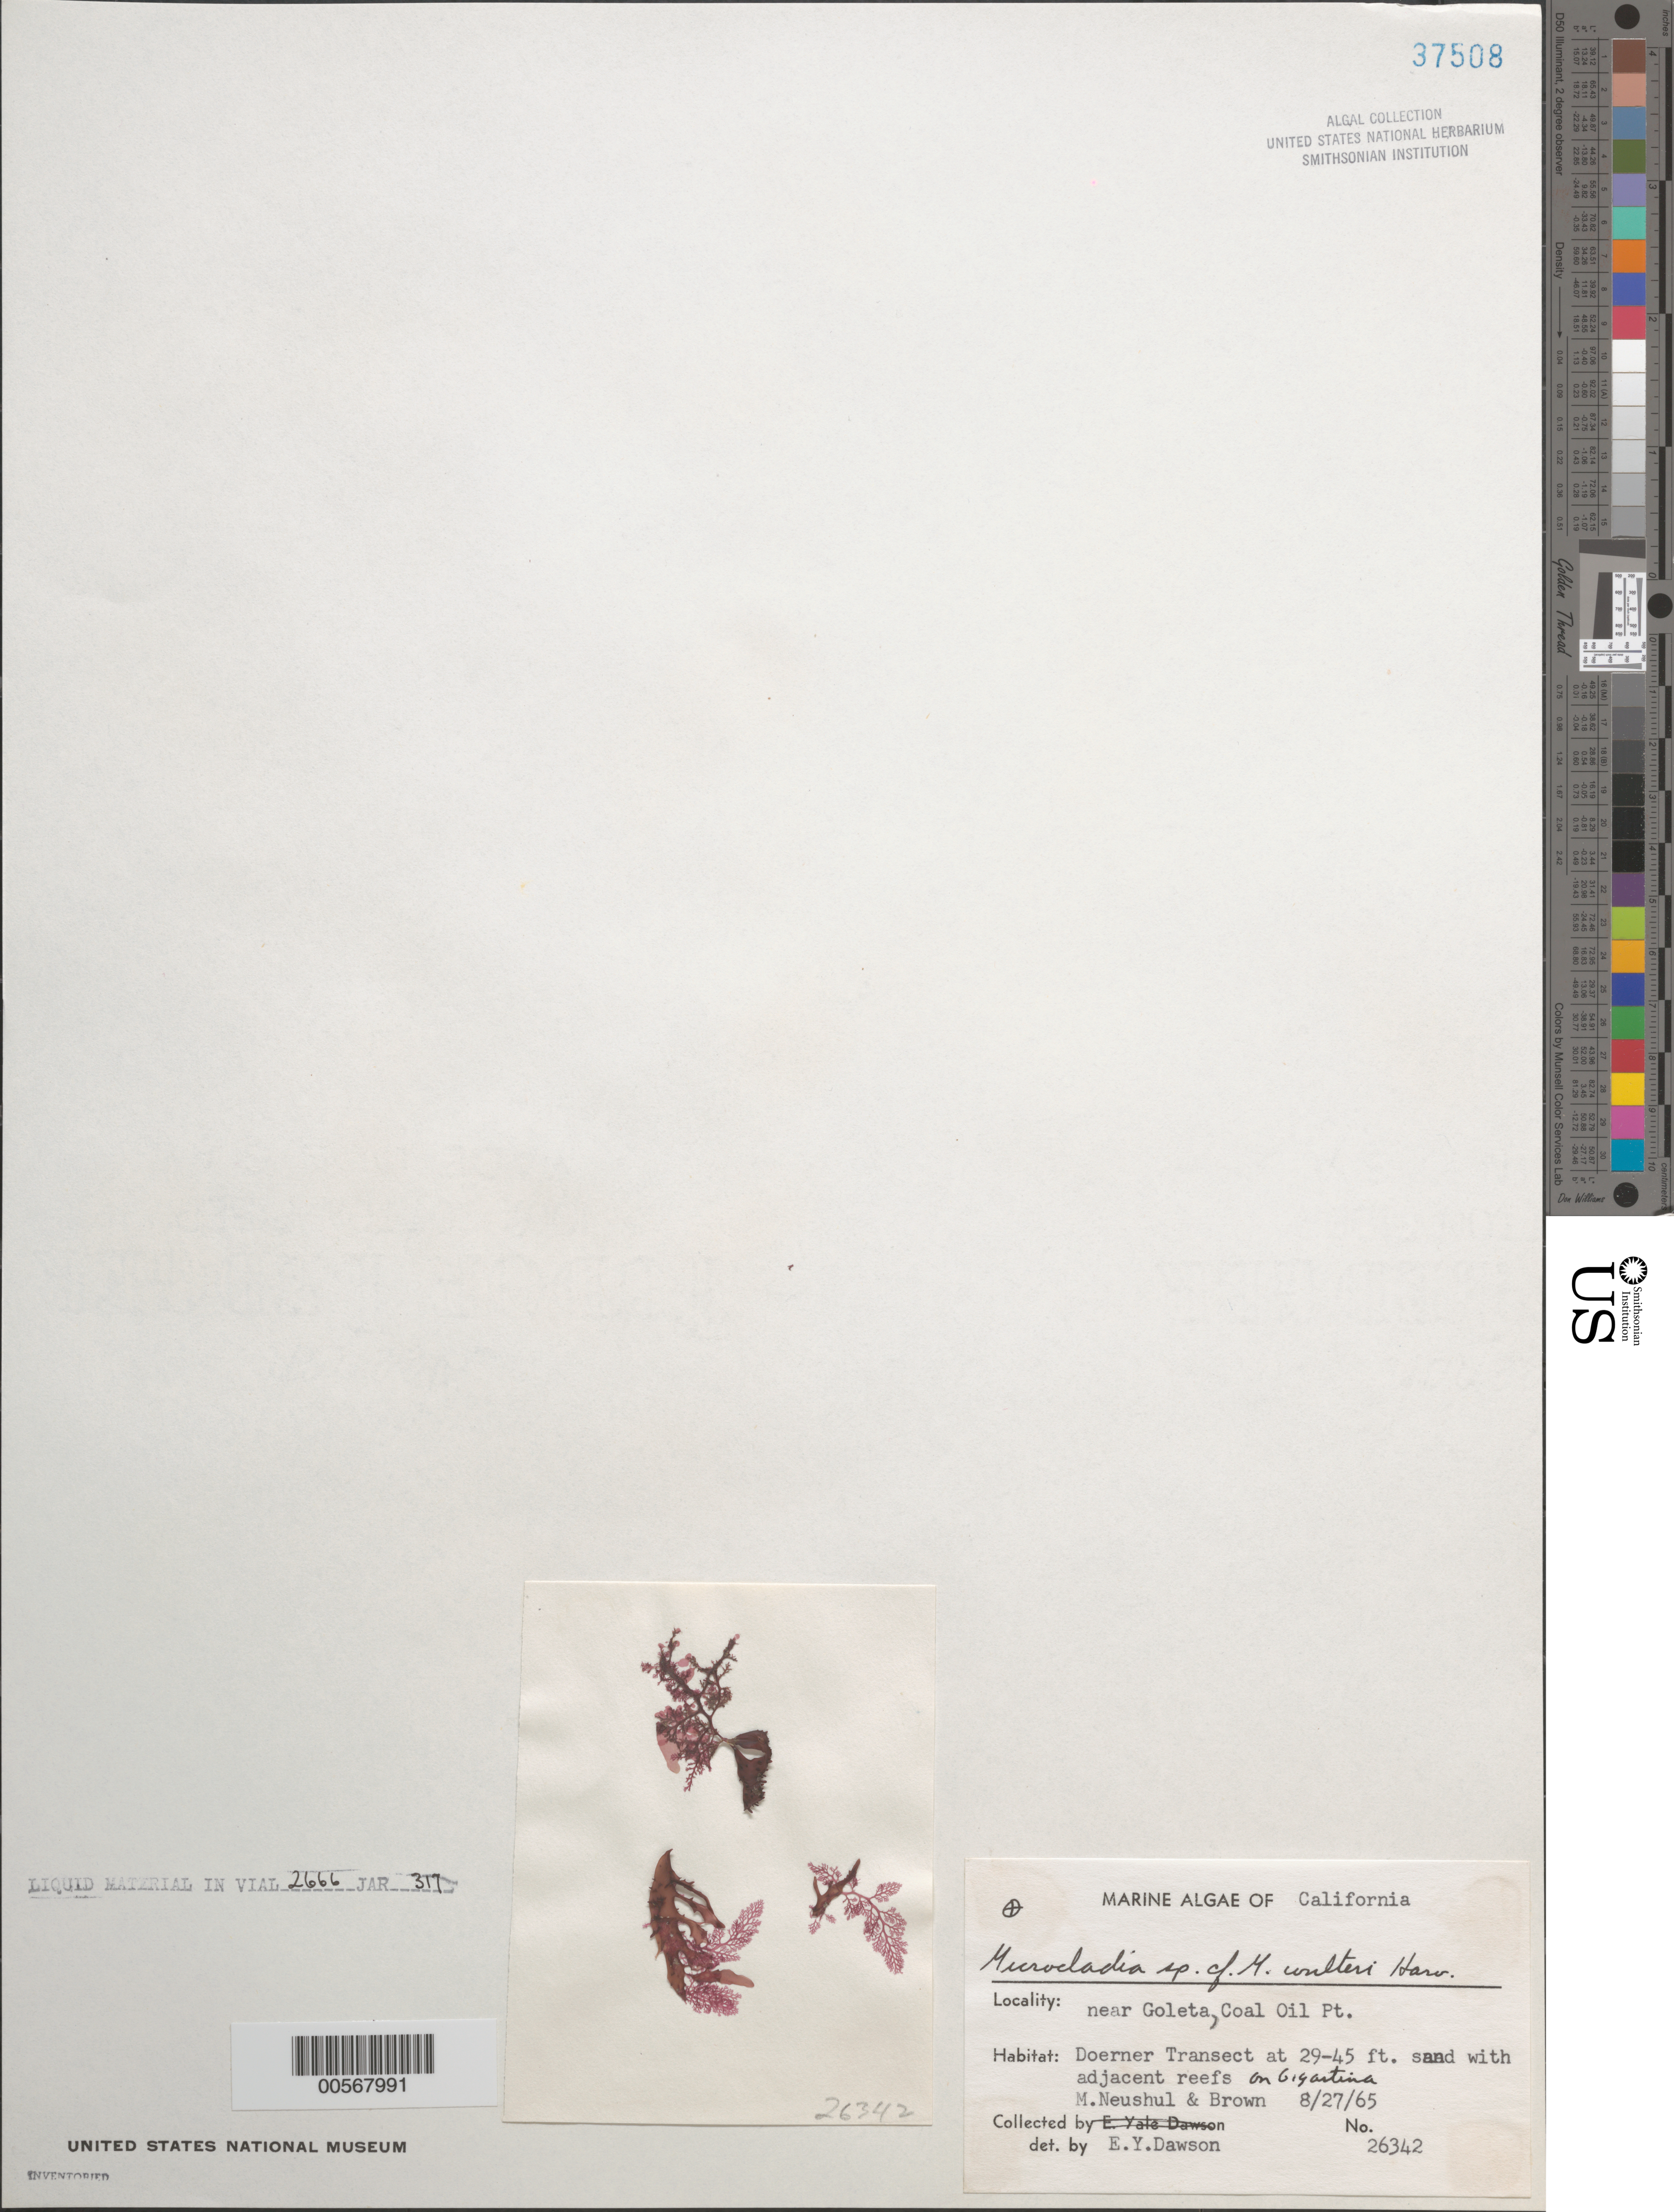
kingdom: Plantae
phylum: Rhodophyta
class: Florideophyceae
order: Ceramiales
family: Ceramiaceae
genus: Microcladia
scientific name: Microcladia coulteri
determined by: Dawson, E. Y.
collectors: M. Neushul & D. Brown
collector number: EYD 26342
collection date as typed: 27 Aug 1965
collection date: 1965-08-27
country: United States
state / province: California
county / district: Santa Barbara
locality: Coal Oil Point, near Goleta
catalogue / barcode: US 37508